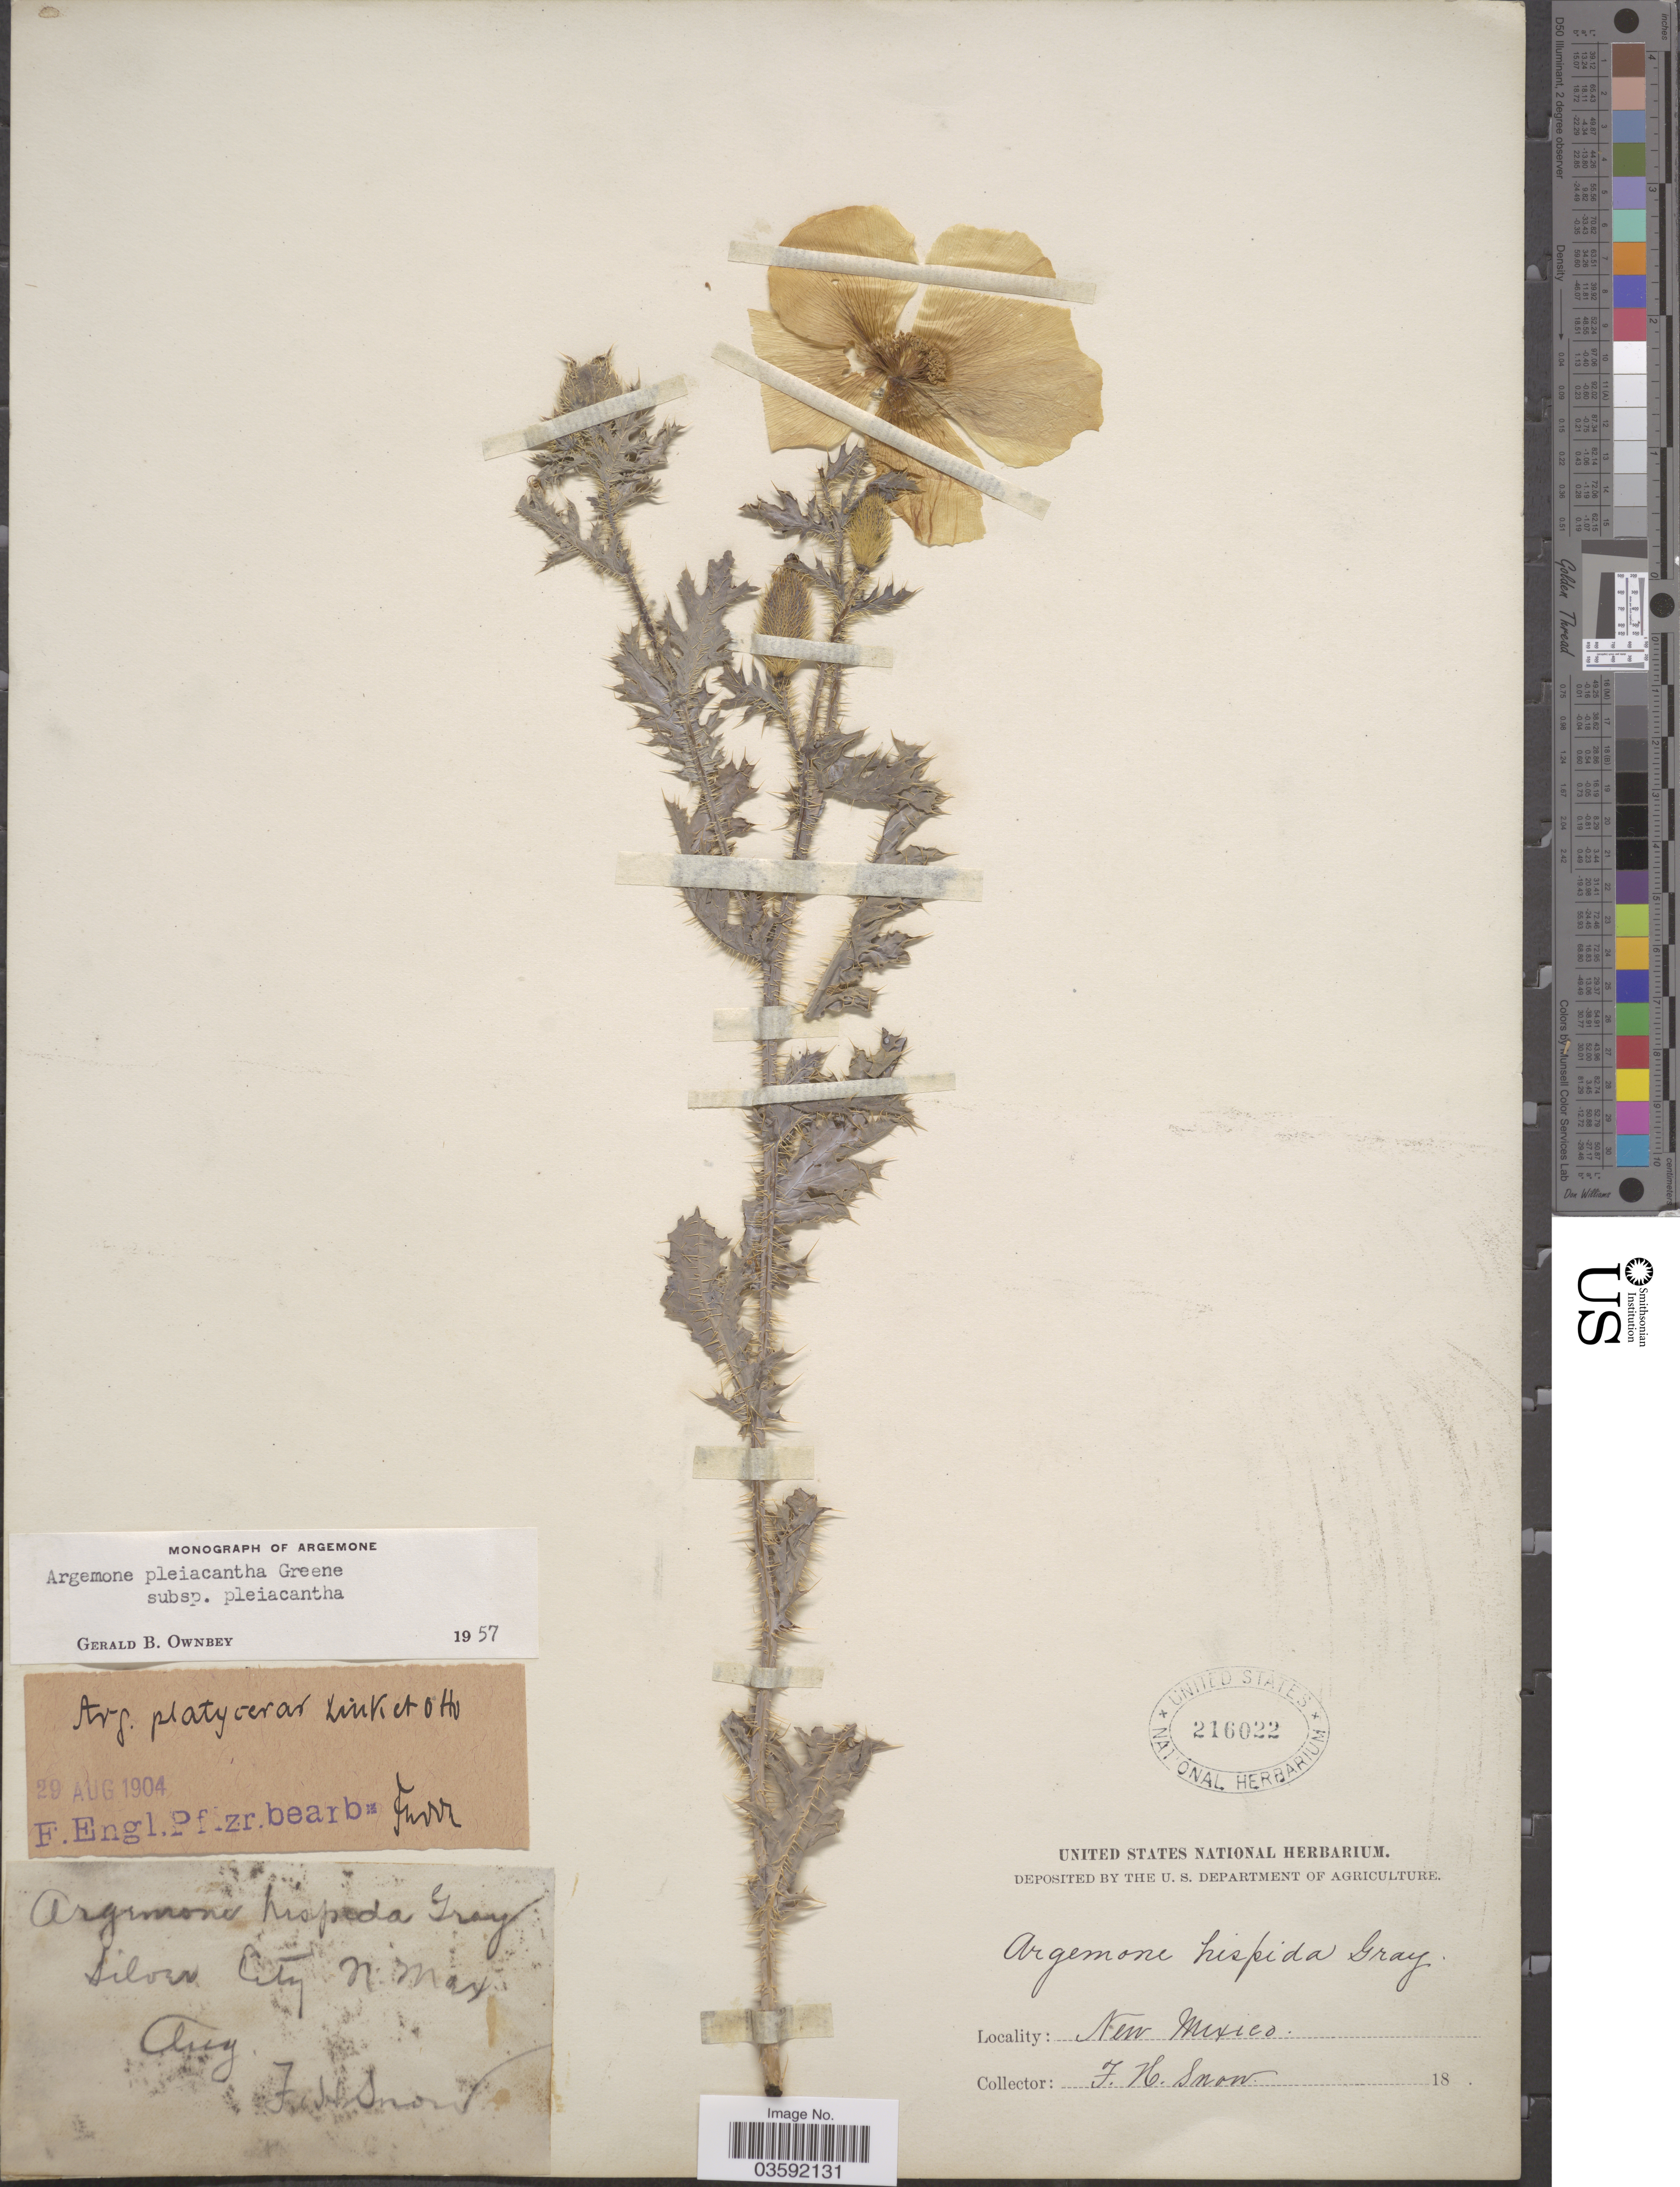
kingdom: Plantae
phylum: Tracheophyta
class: Magnoliopsida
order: Ranunculales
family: Papaveraceae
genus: Argemone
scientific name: Argemone pleiacantha subsp. pleiacantha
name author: Greene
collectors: F. H. Snow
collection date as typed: Aug 18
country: United States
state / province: New Mexico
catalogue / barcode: US 216022